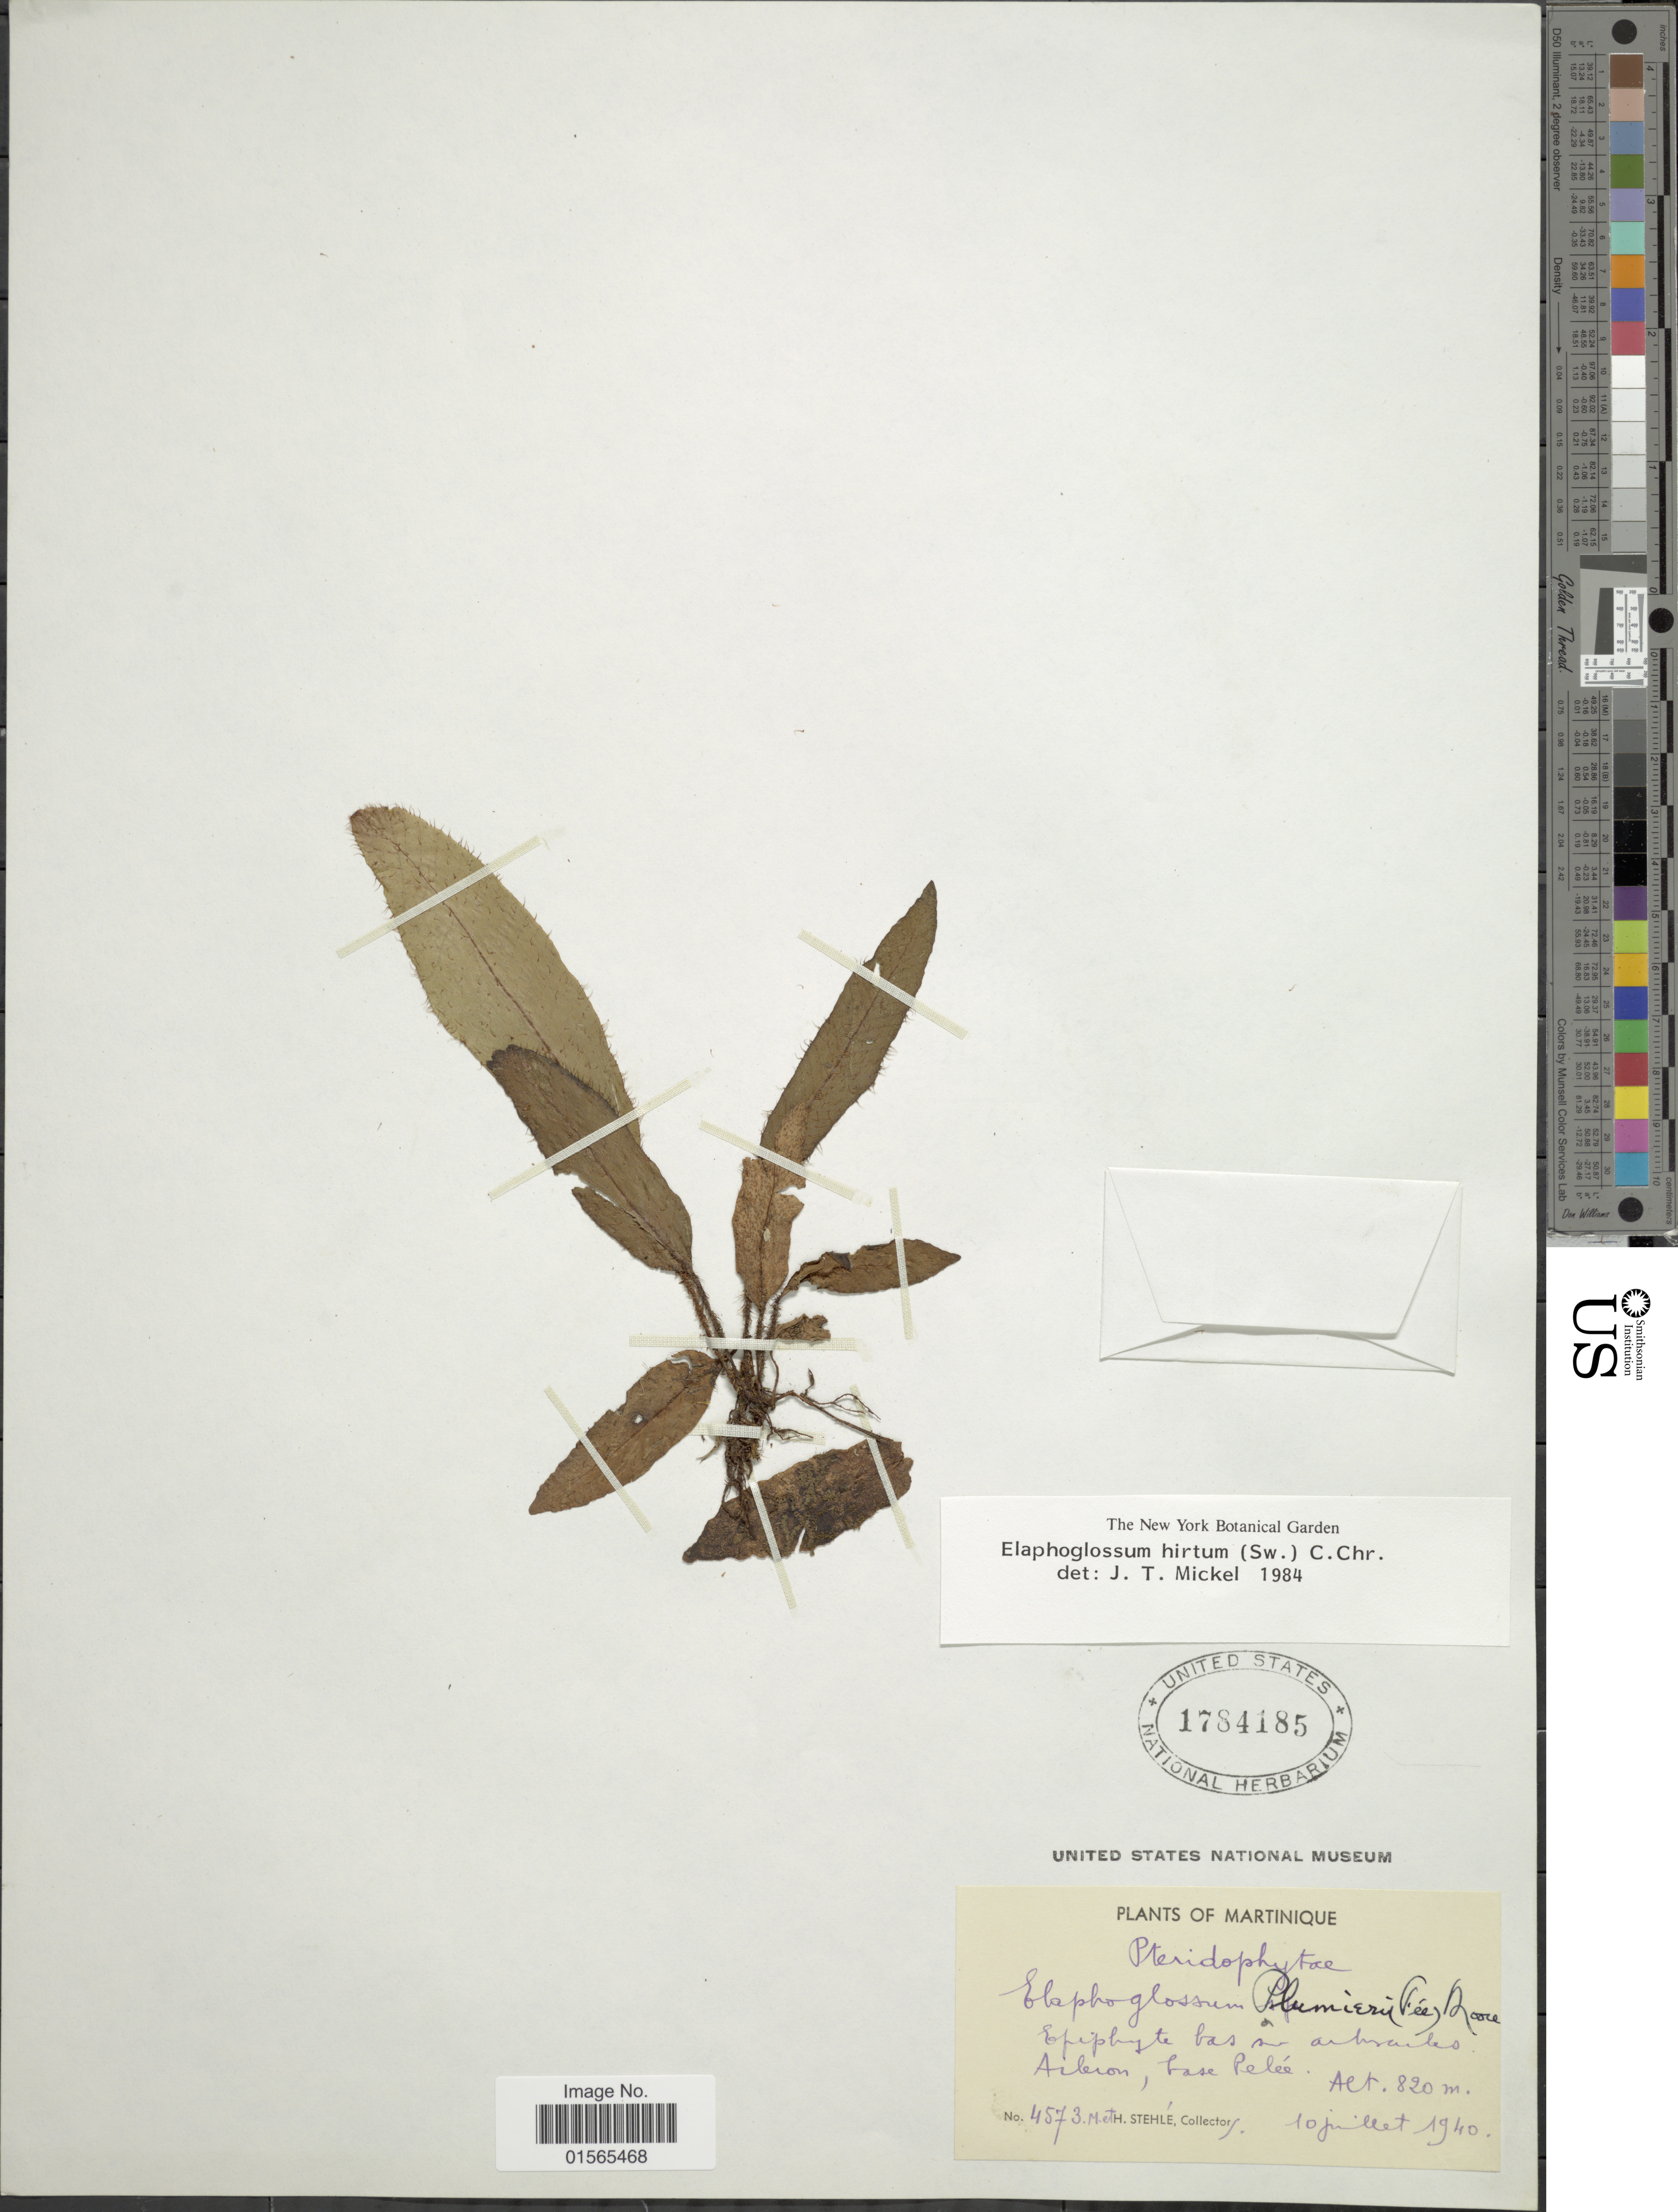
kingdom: Plantae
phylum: Tracheophyta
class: Polypodiopsida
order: Polypodiales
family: Dryopteridaceae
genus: Elaphoglossum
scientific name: Elaphoglossum hirtum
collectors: M. Stehlé & H. Stehlé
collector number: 4573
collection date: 1940-07-10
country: Martinique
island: Martinique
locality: Aileron, Base Pelée.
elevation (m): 820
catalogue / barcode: US 1784185